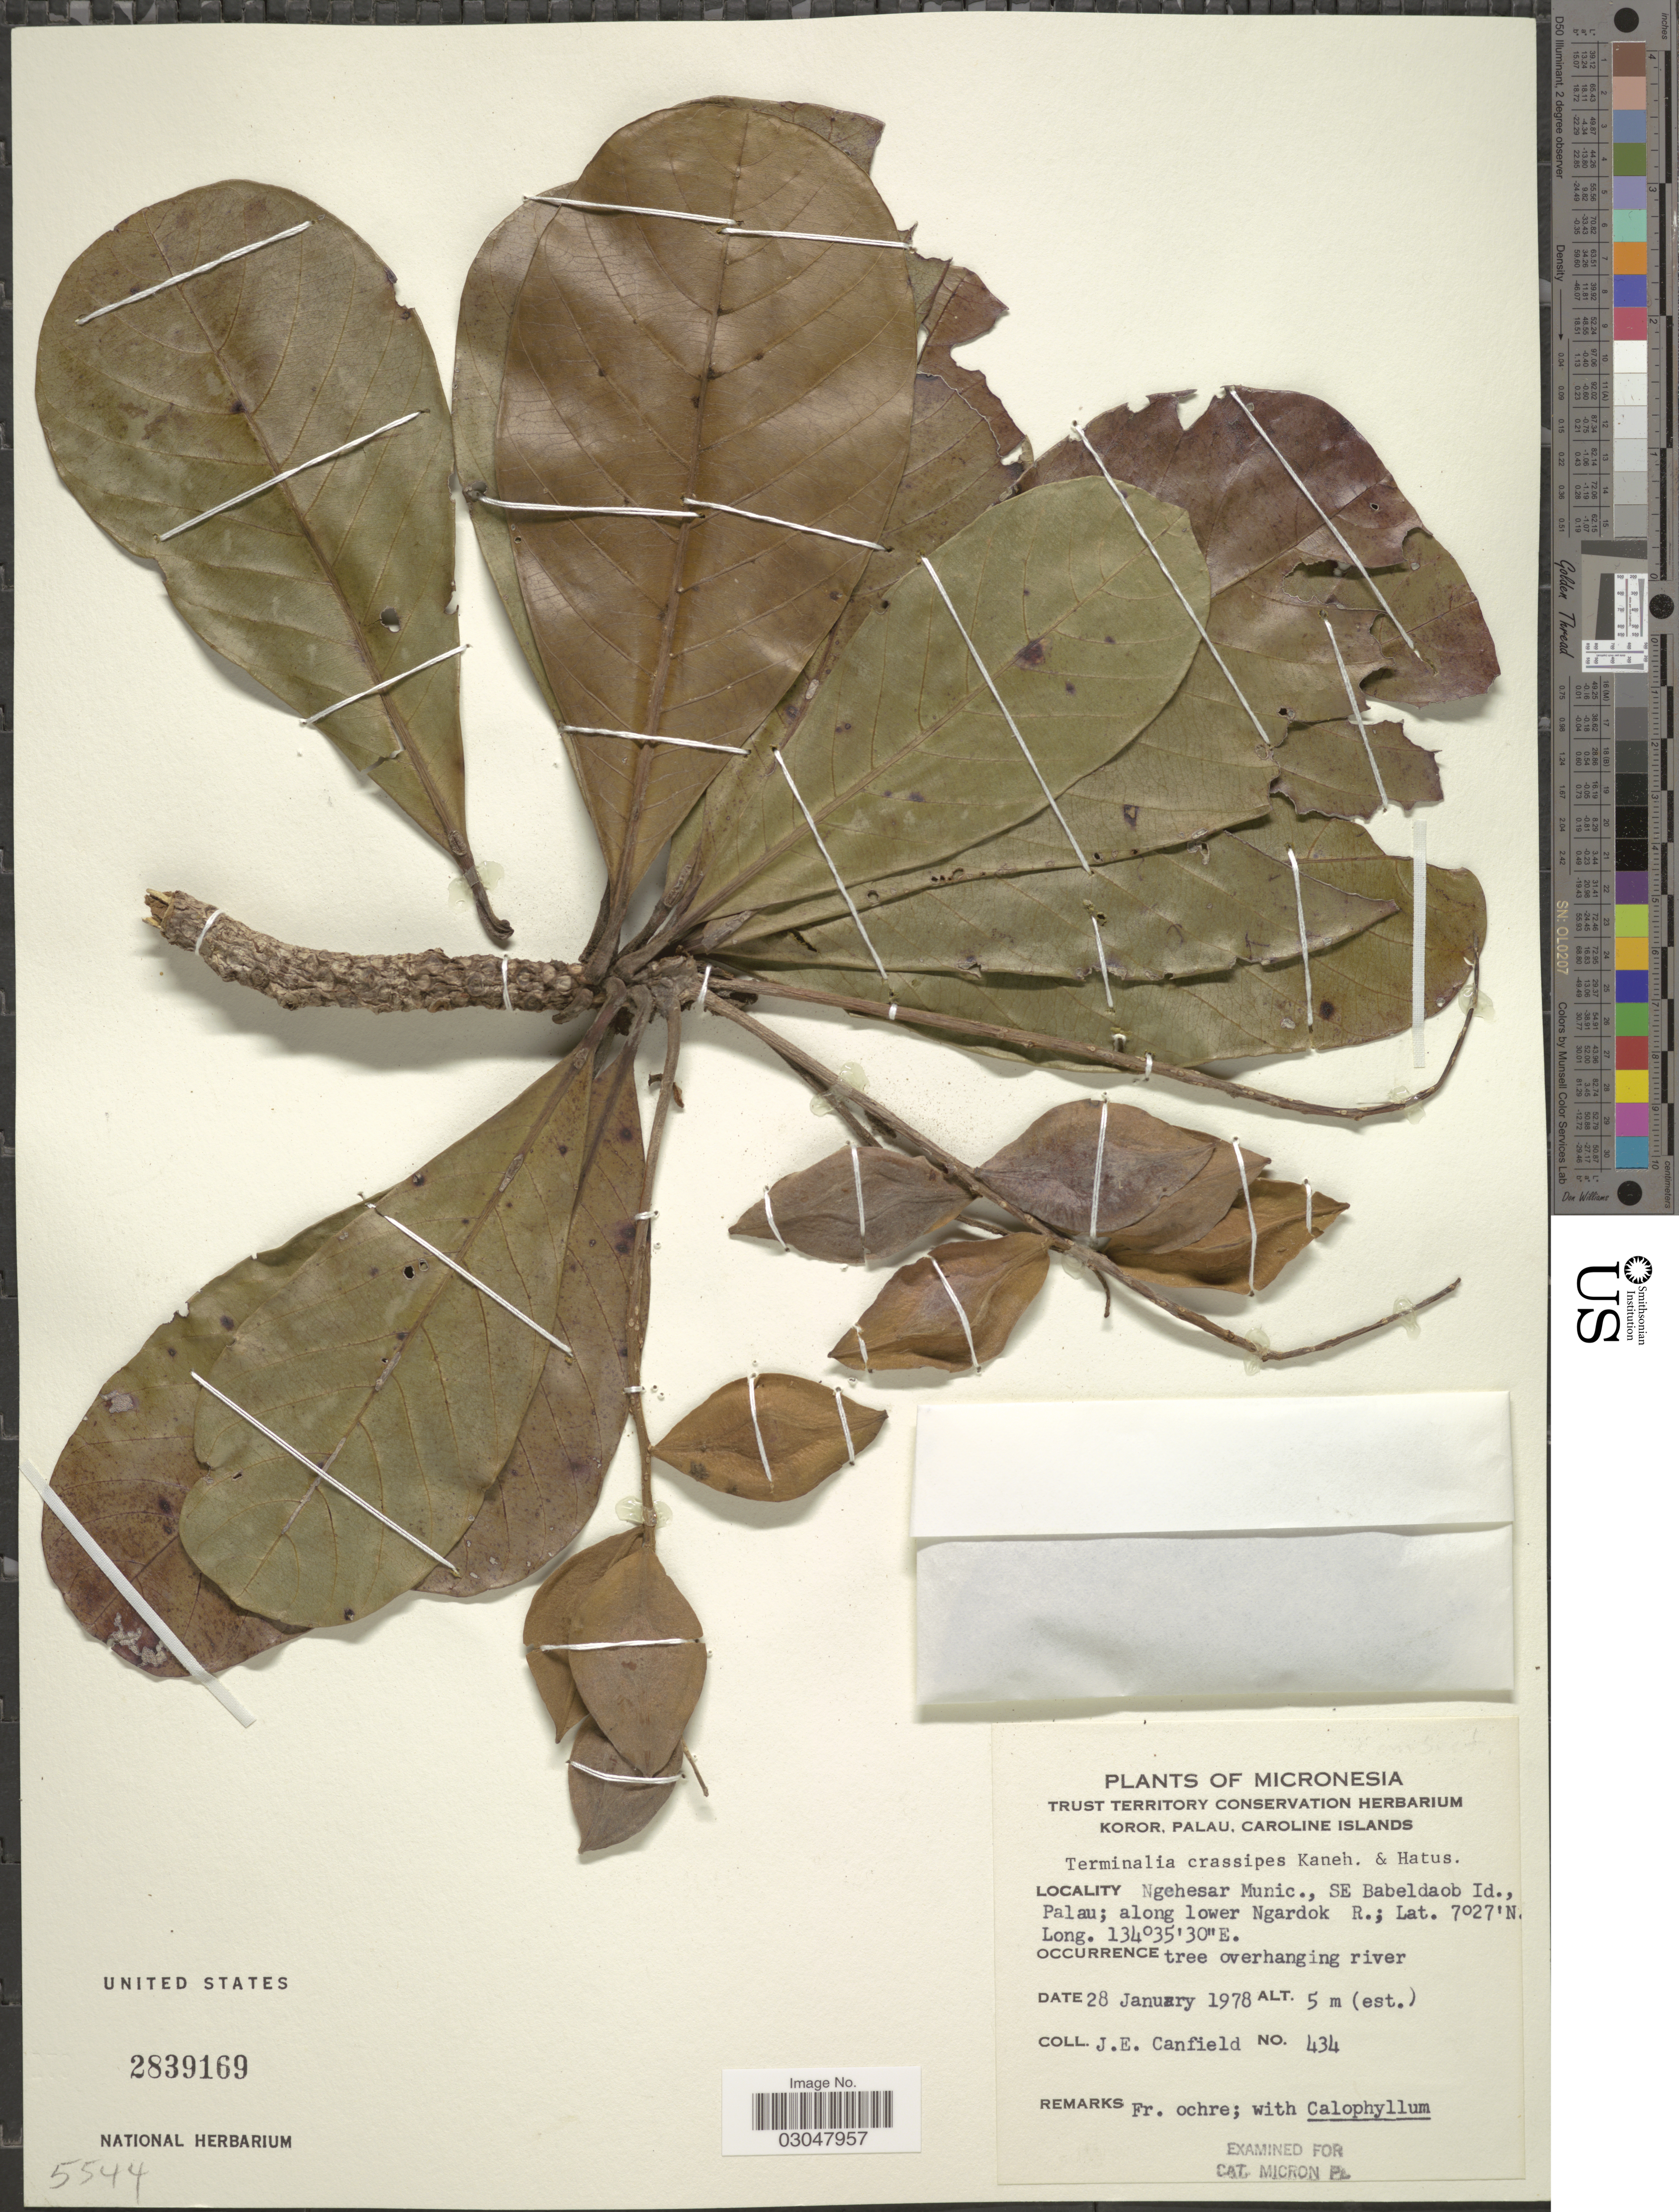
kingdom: Plantae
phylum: Tracheophyta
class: Magnoliopsida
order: Myrtales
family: Combretaceae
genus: Terminalia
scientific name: Terminalia crassipes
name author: Kaneh. & Hatus.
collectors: J. E. Canfield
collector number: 434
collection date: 1978-01-28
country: Palau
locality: Micronesia. Ngehesar Munic., SE Babeldaob Id., Palau; along lower Ngardok R.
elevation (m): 5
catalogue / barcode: US 2839169